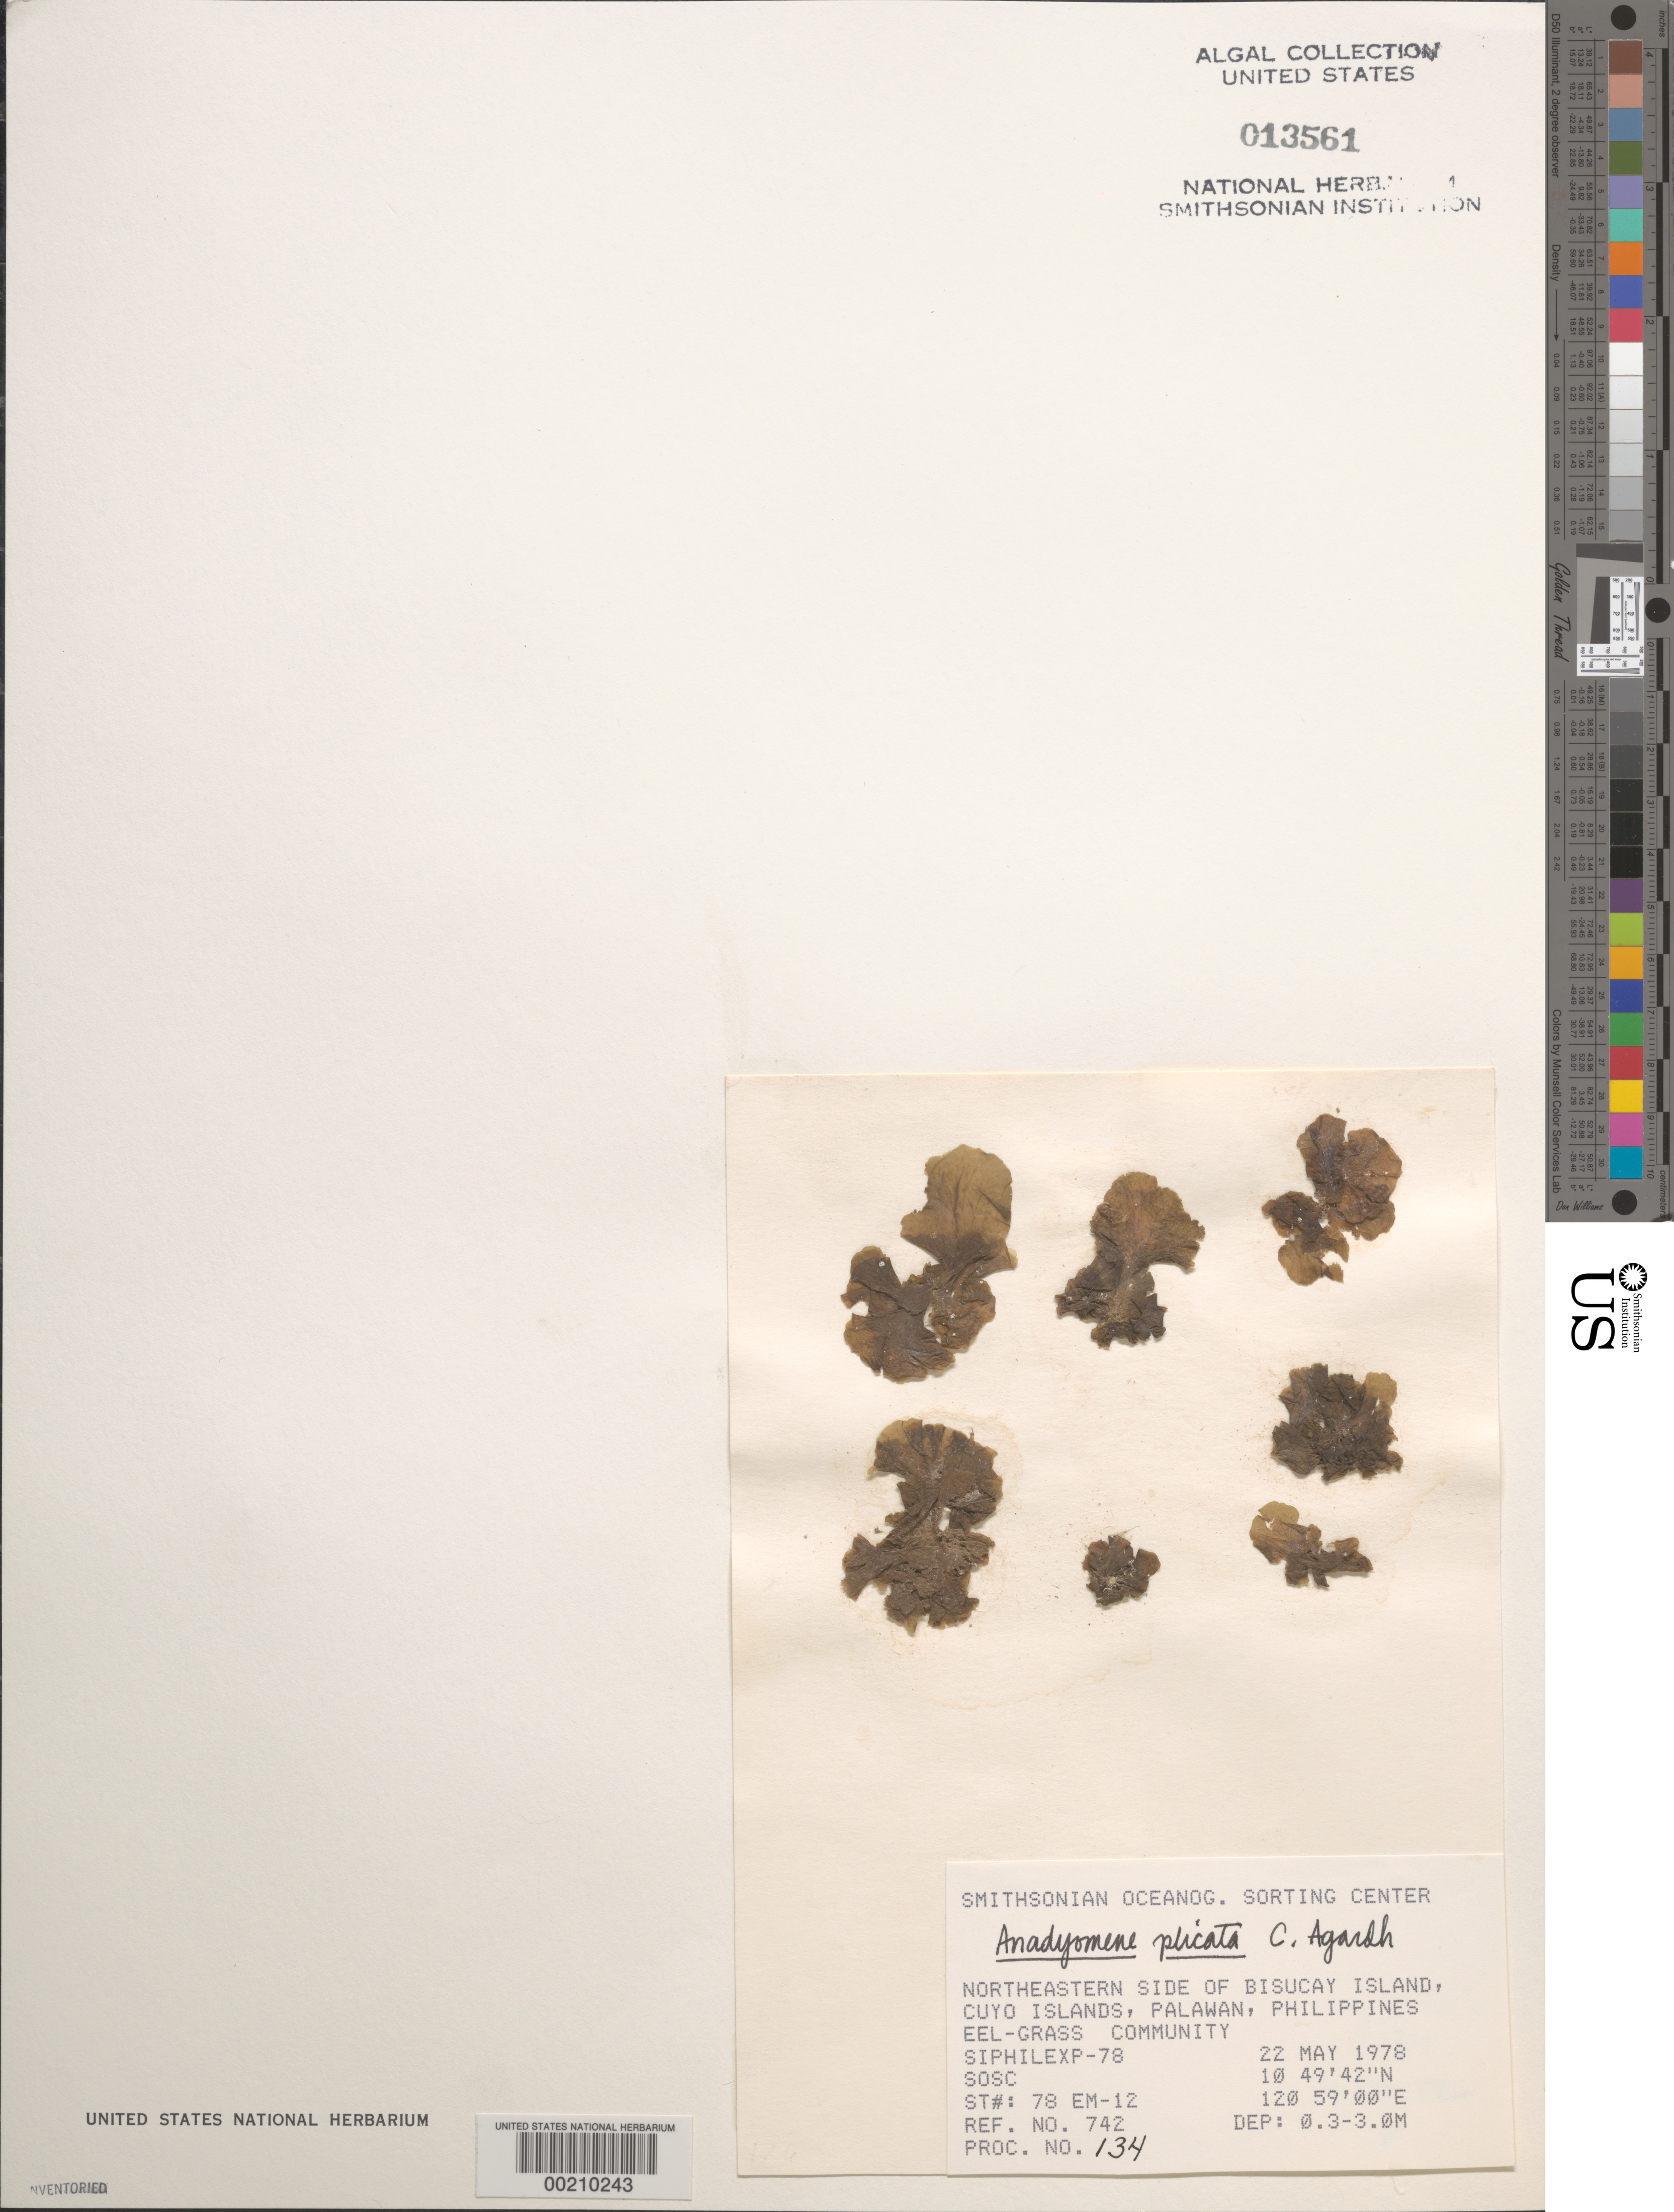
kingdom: Plantae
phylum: Chlorophyta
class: Ulvophyceae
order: Cladophorales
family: Anadyomenaceae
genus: Anadyomene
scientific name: Anadyomene plicata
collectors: SOSC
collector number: Station 78 Em-12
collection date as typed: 22 May 1978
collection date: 1978-05-22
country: Philippines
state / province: Mimaropa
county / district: Palawan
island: Bisucay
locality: Northeastern side of island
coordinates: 10 49' 42" N, 120 59' 00" E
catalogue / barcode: US 13561